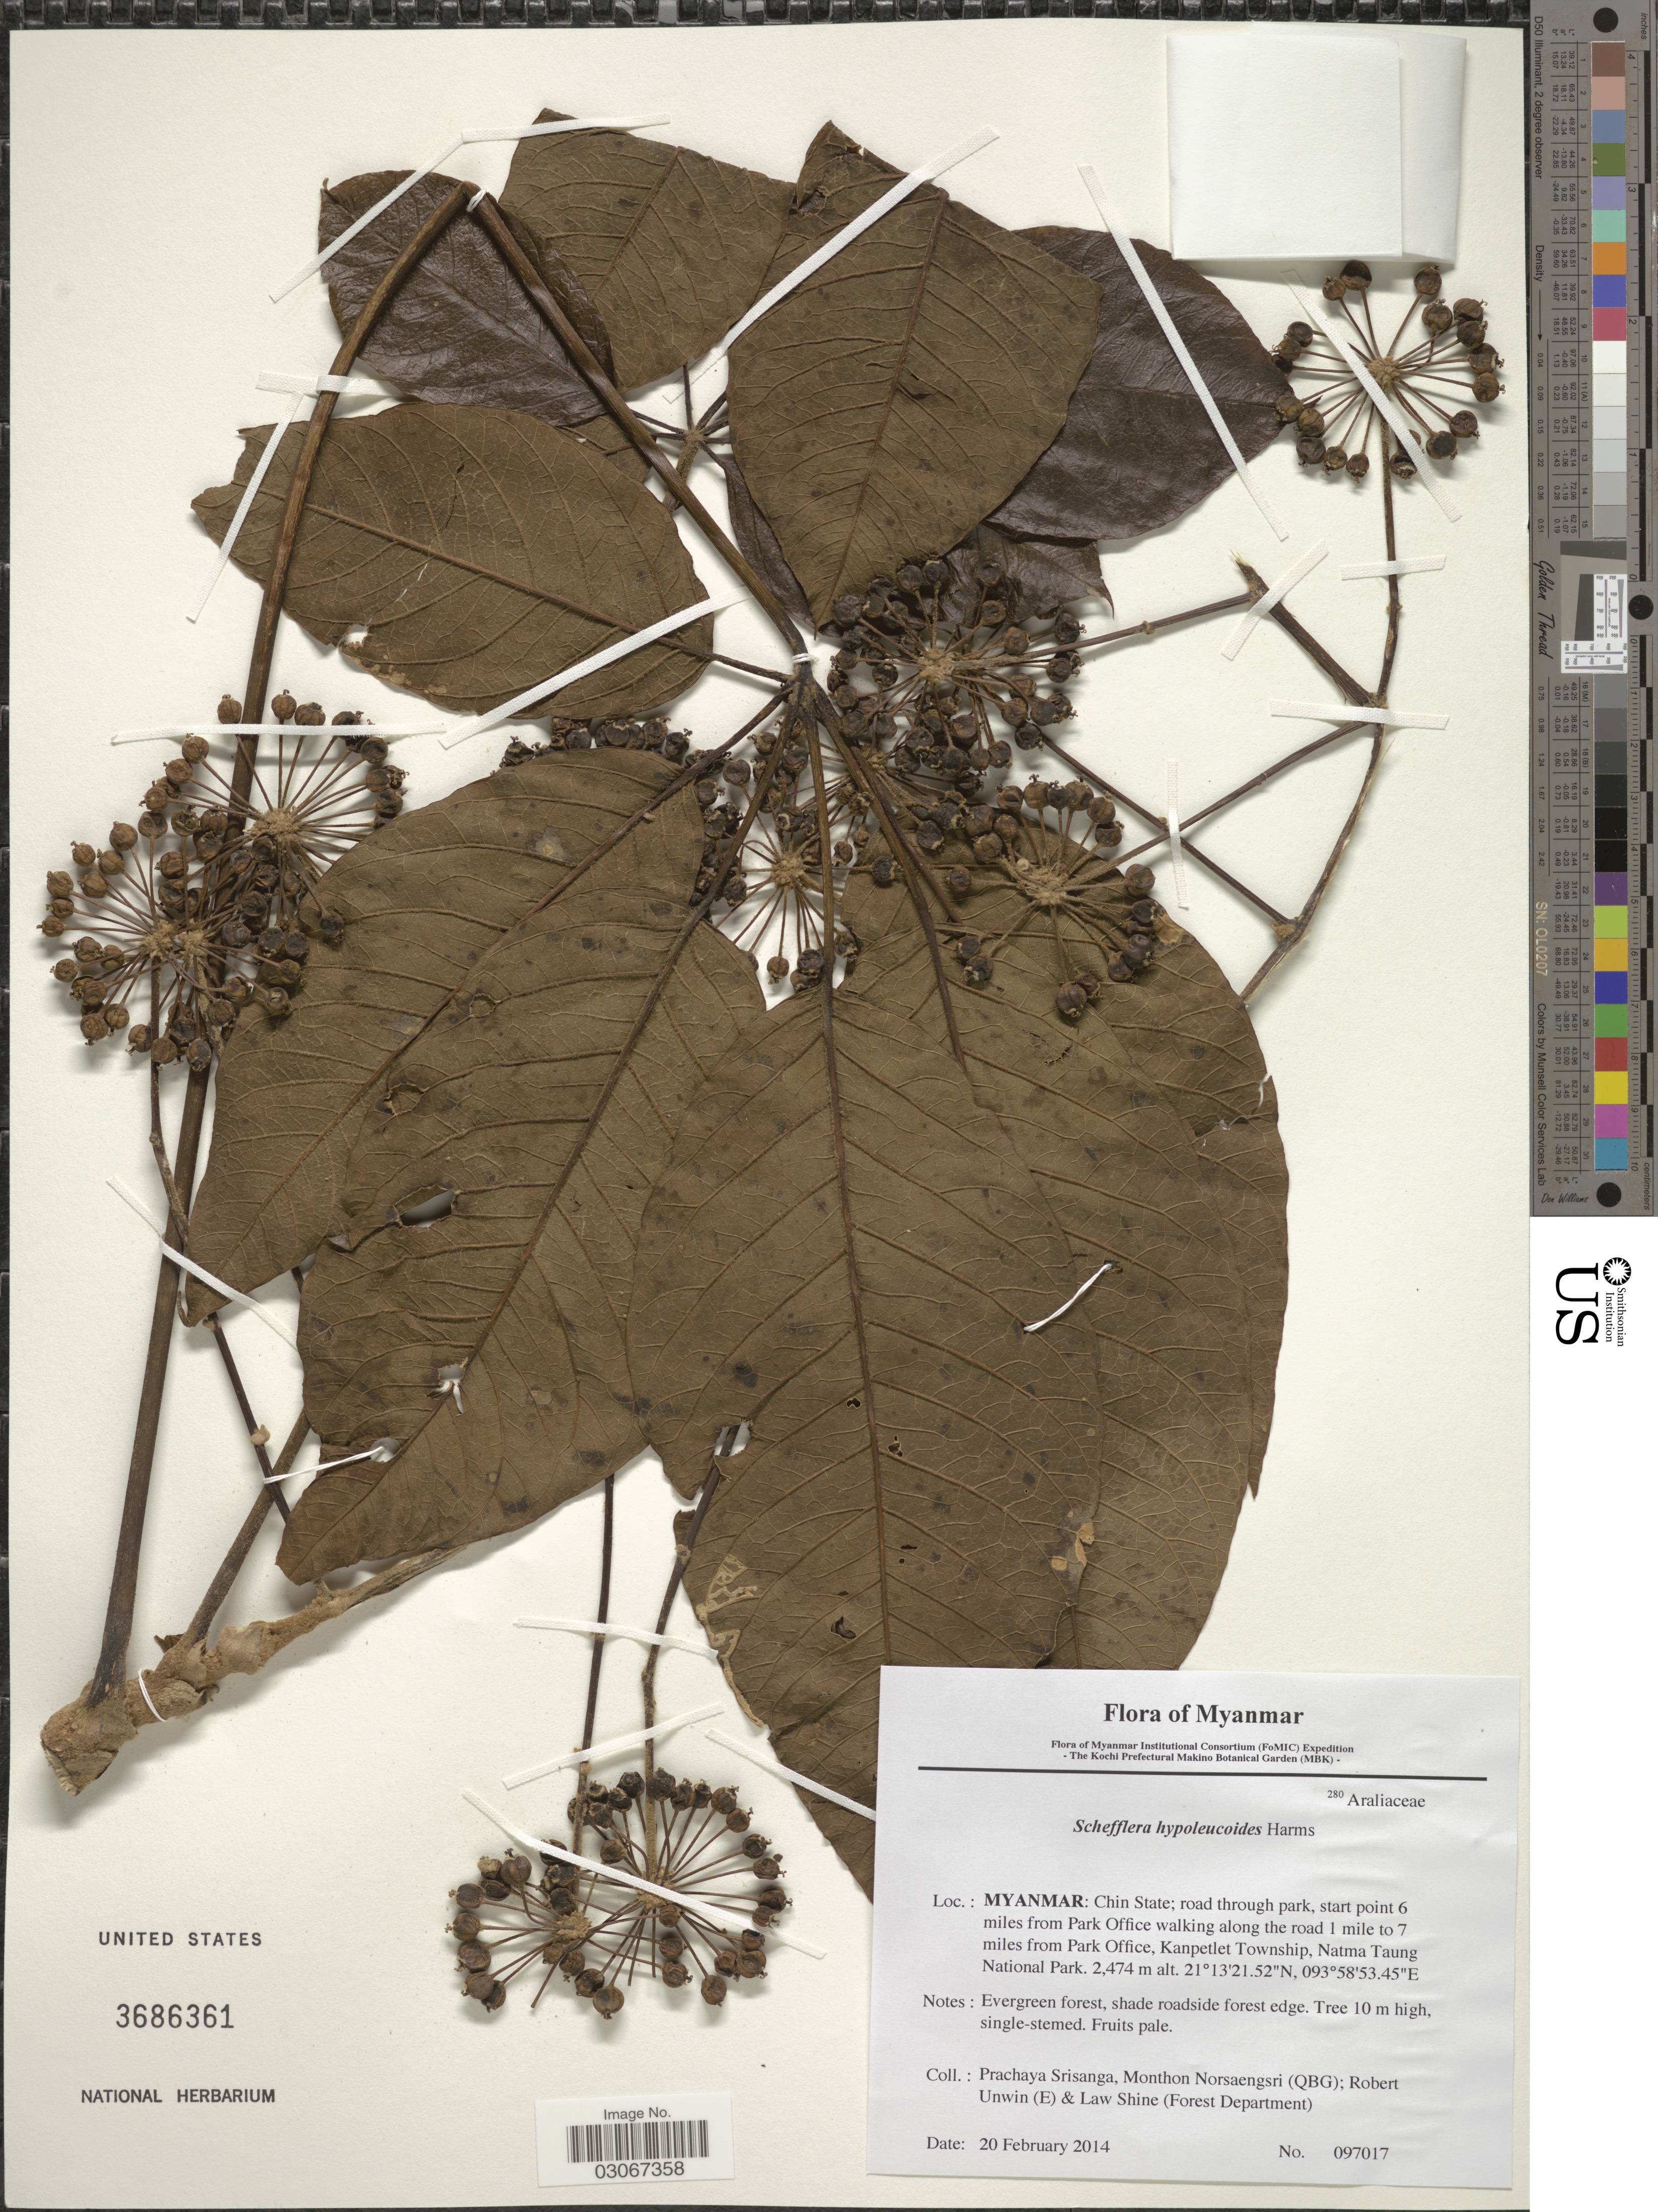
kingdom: Plantae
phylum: Tracheophyta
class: Magnoliopsida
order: Apiales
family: Araliaceae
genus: Schefflera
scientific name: Schefflera hypoleucoides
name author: Harms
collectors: P. Srisanga, M. Norsaengsri, R. Unwin & Law Shine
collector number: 097017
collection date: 2014-02-20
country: Myanmar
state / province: Chin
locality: Chin State: road through park, start point 6 miles from Park Office walking along the road 1 mile to 7 miles from Park Office, Kanpetlet Township, Natma Taung National Park.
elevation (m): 2474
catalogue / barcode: US 3686361